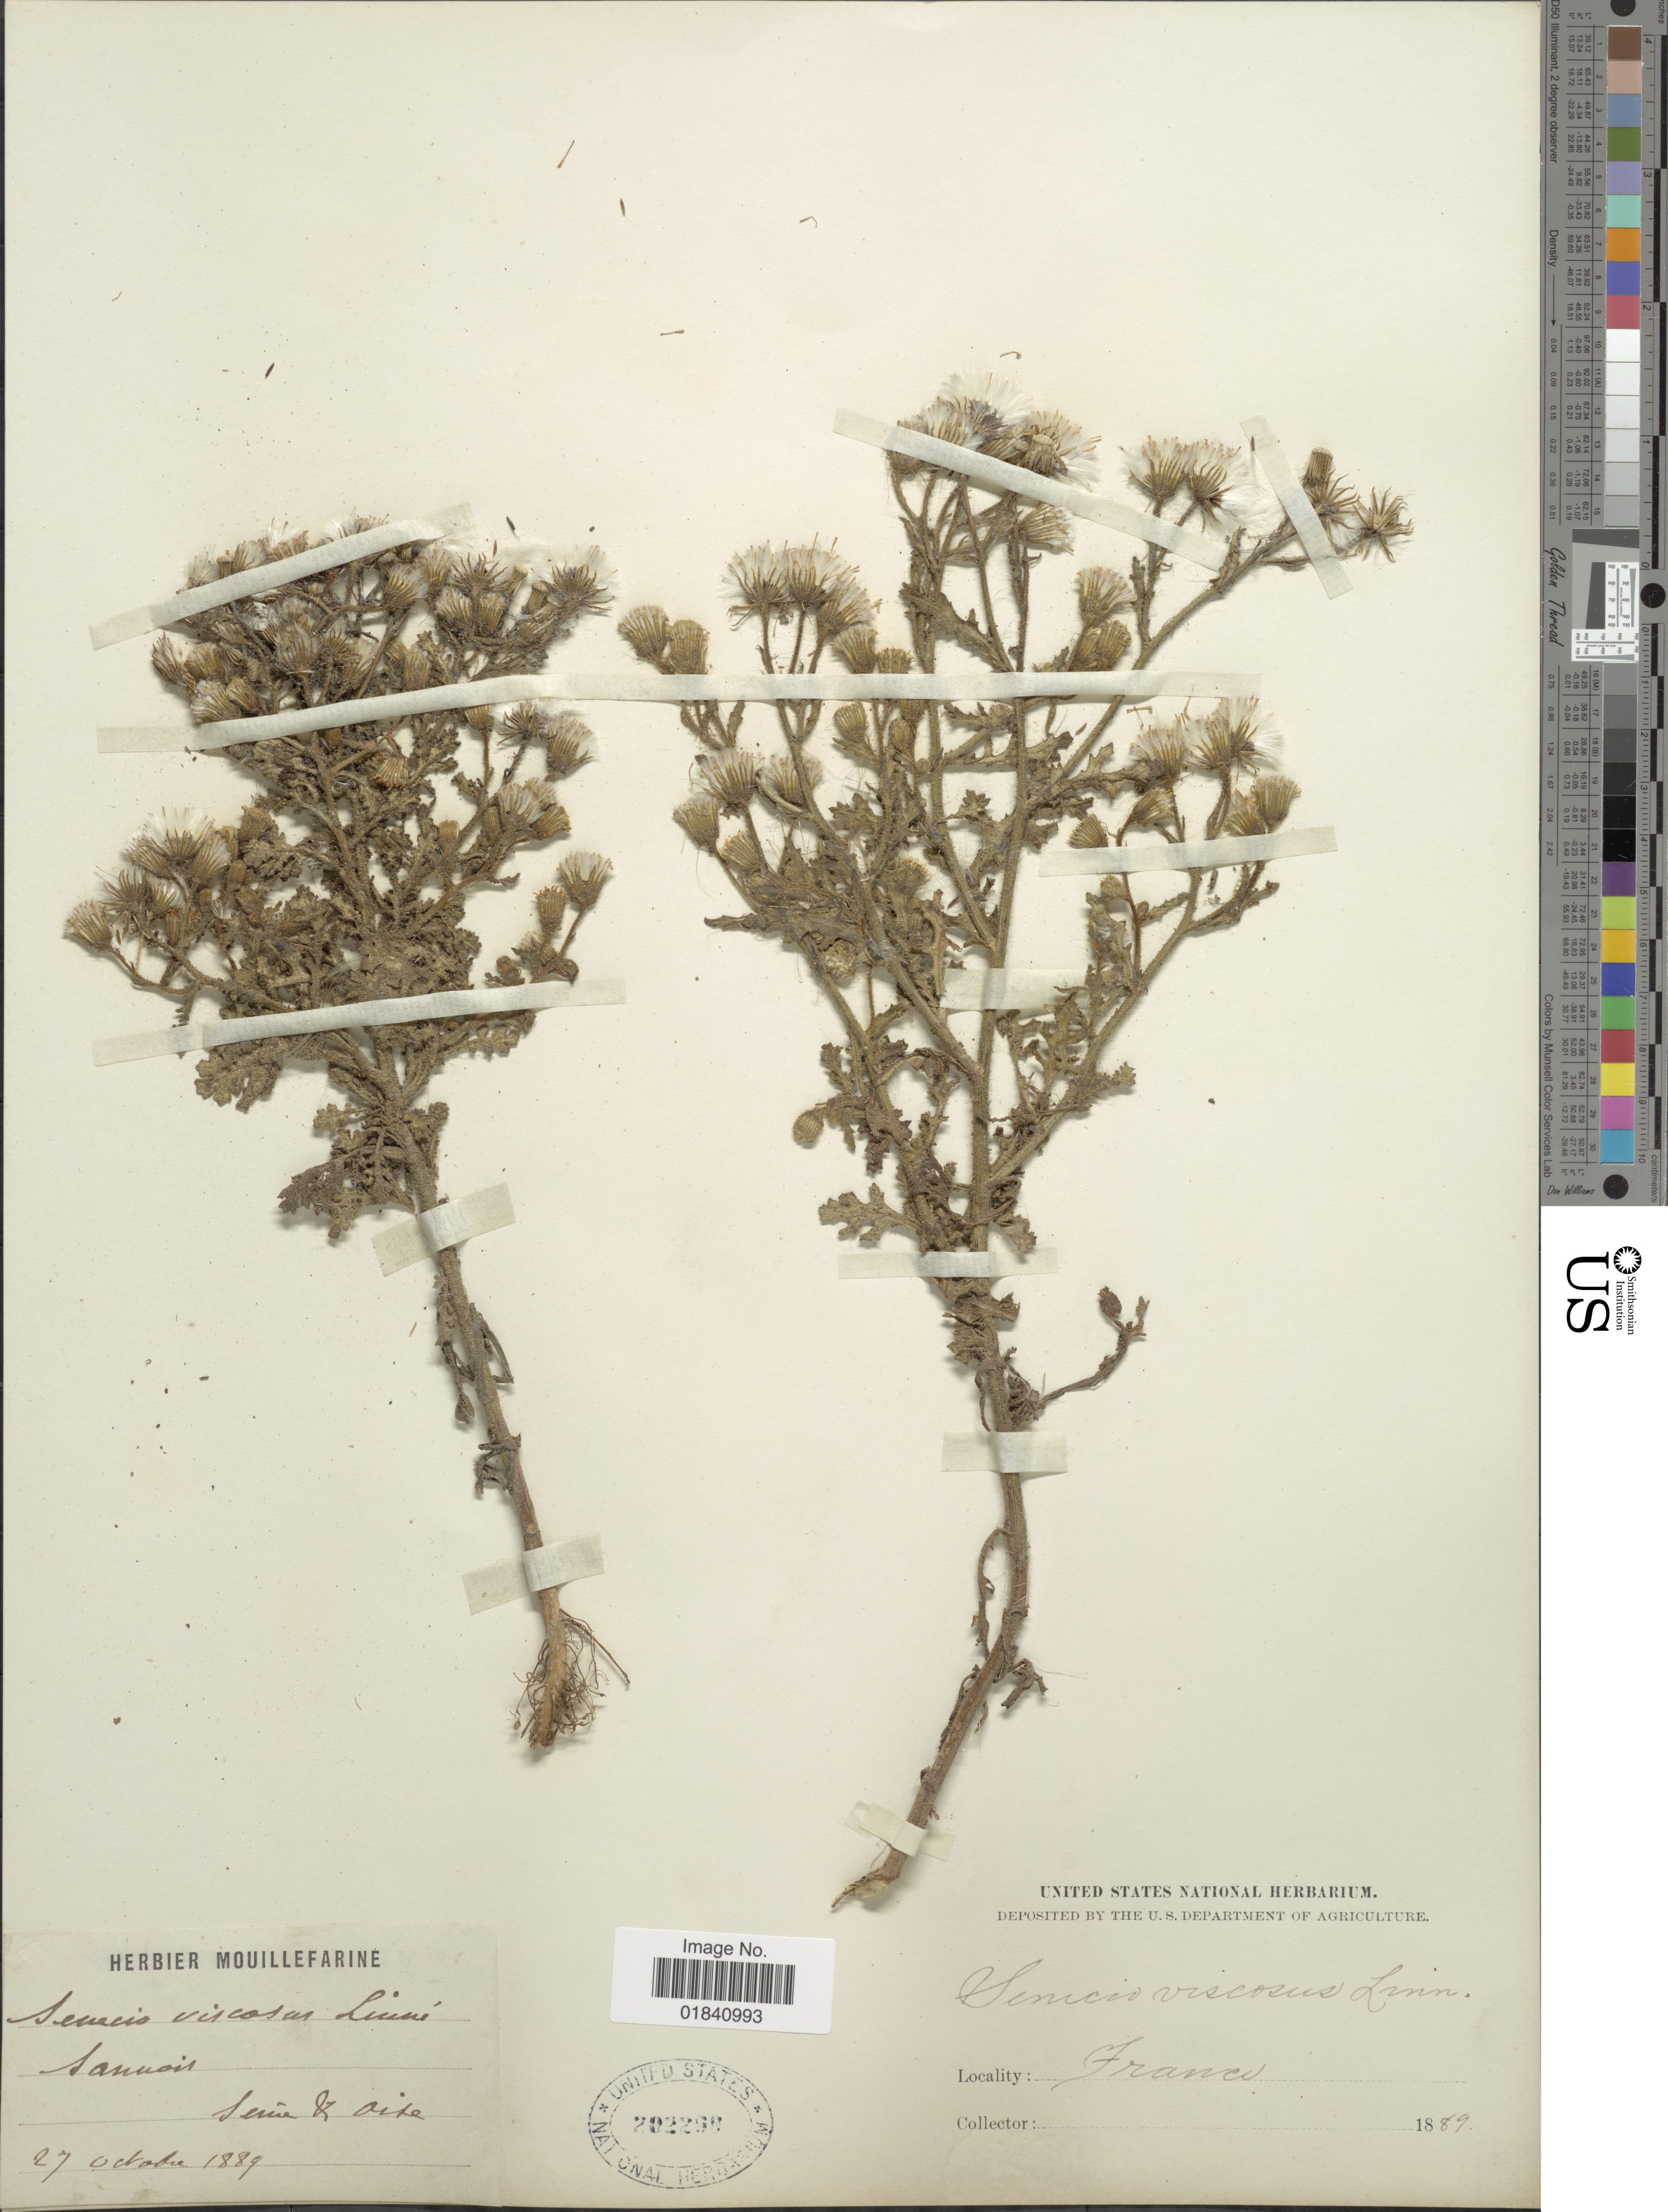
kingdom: Plantae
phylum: Tracheophyta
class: Magnoliopsida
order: Asterales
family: Asteraceae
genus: Senecio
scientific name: Senecio viscosus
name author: L.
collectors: ex herb. Mouillefarine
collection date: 1889-10-27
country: France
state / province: Île-de-France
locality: Sannois, Seine & Oise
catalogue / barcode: US 202260